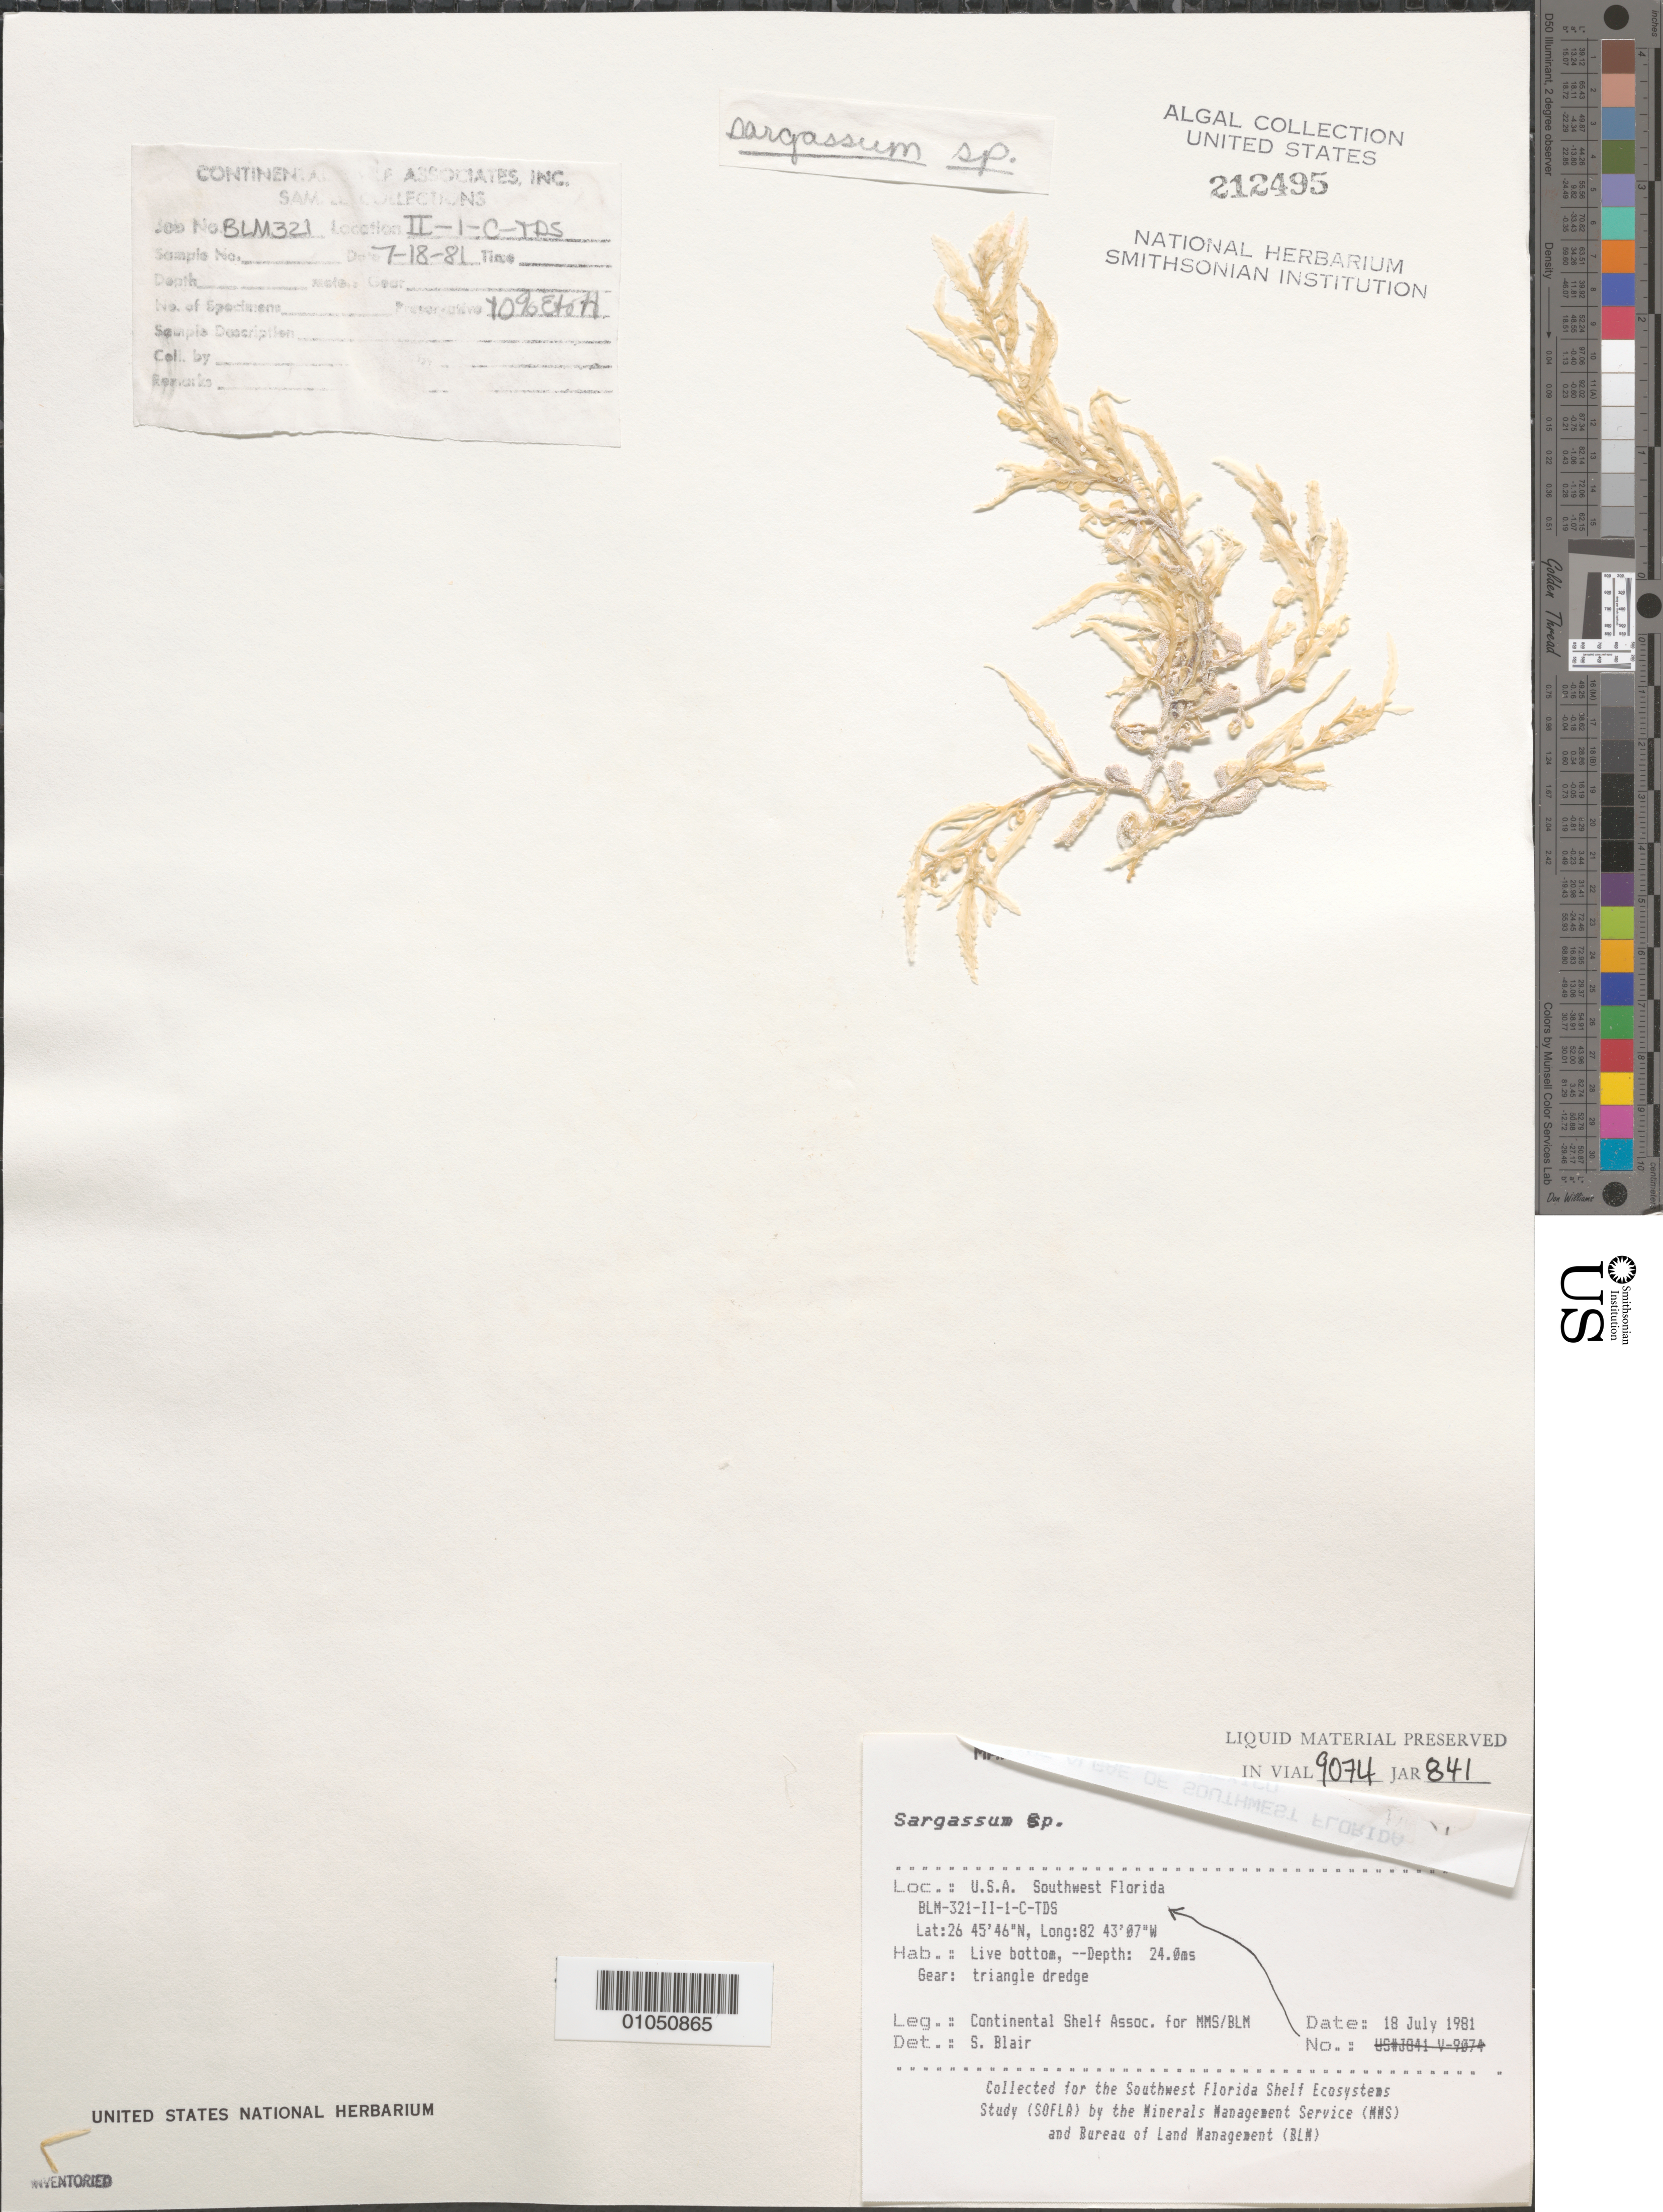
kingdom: Chromista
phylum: Ochrophyta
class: Phaeophyceae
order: Fucales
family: Sargassaceae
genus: Sargassum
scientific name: Sargassum sp.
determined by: Blair, S. M.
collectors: Continental Shelf Associates for the MMS/BLM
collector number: BLM-321-II-1-C-TDS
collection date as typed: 18 Jul 1981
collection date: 1981-07-18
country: United States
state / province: Florida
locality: Gulf of Mexico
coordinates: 26 45'46"N, 82 43'07"W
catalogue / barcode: US 212495